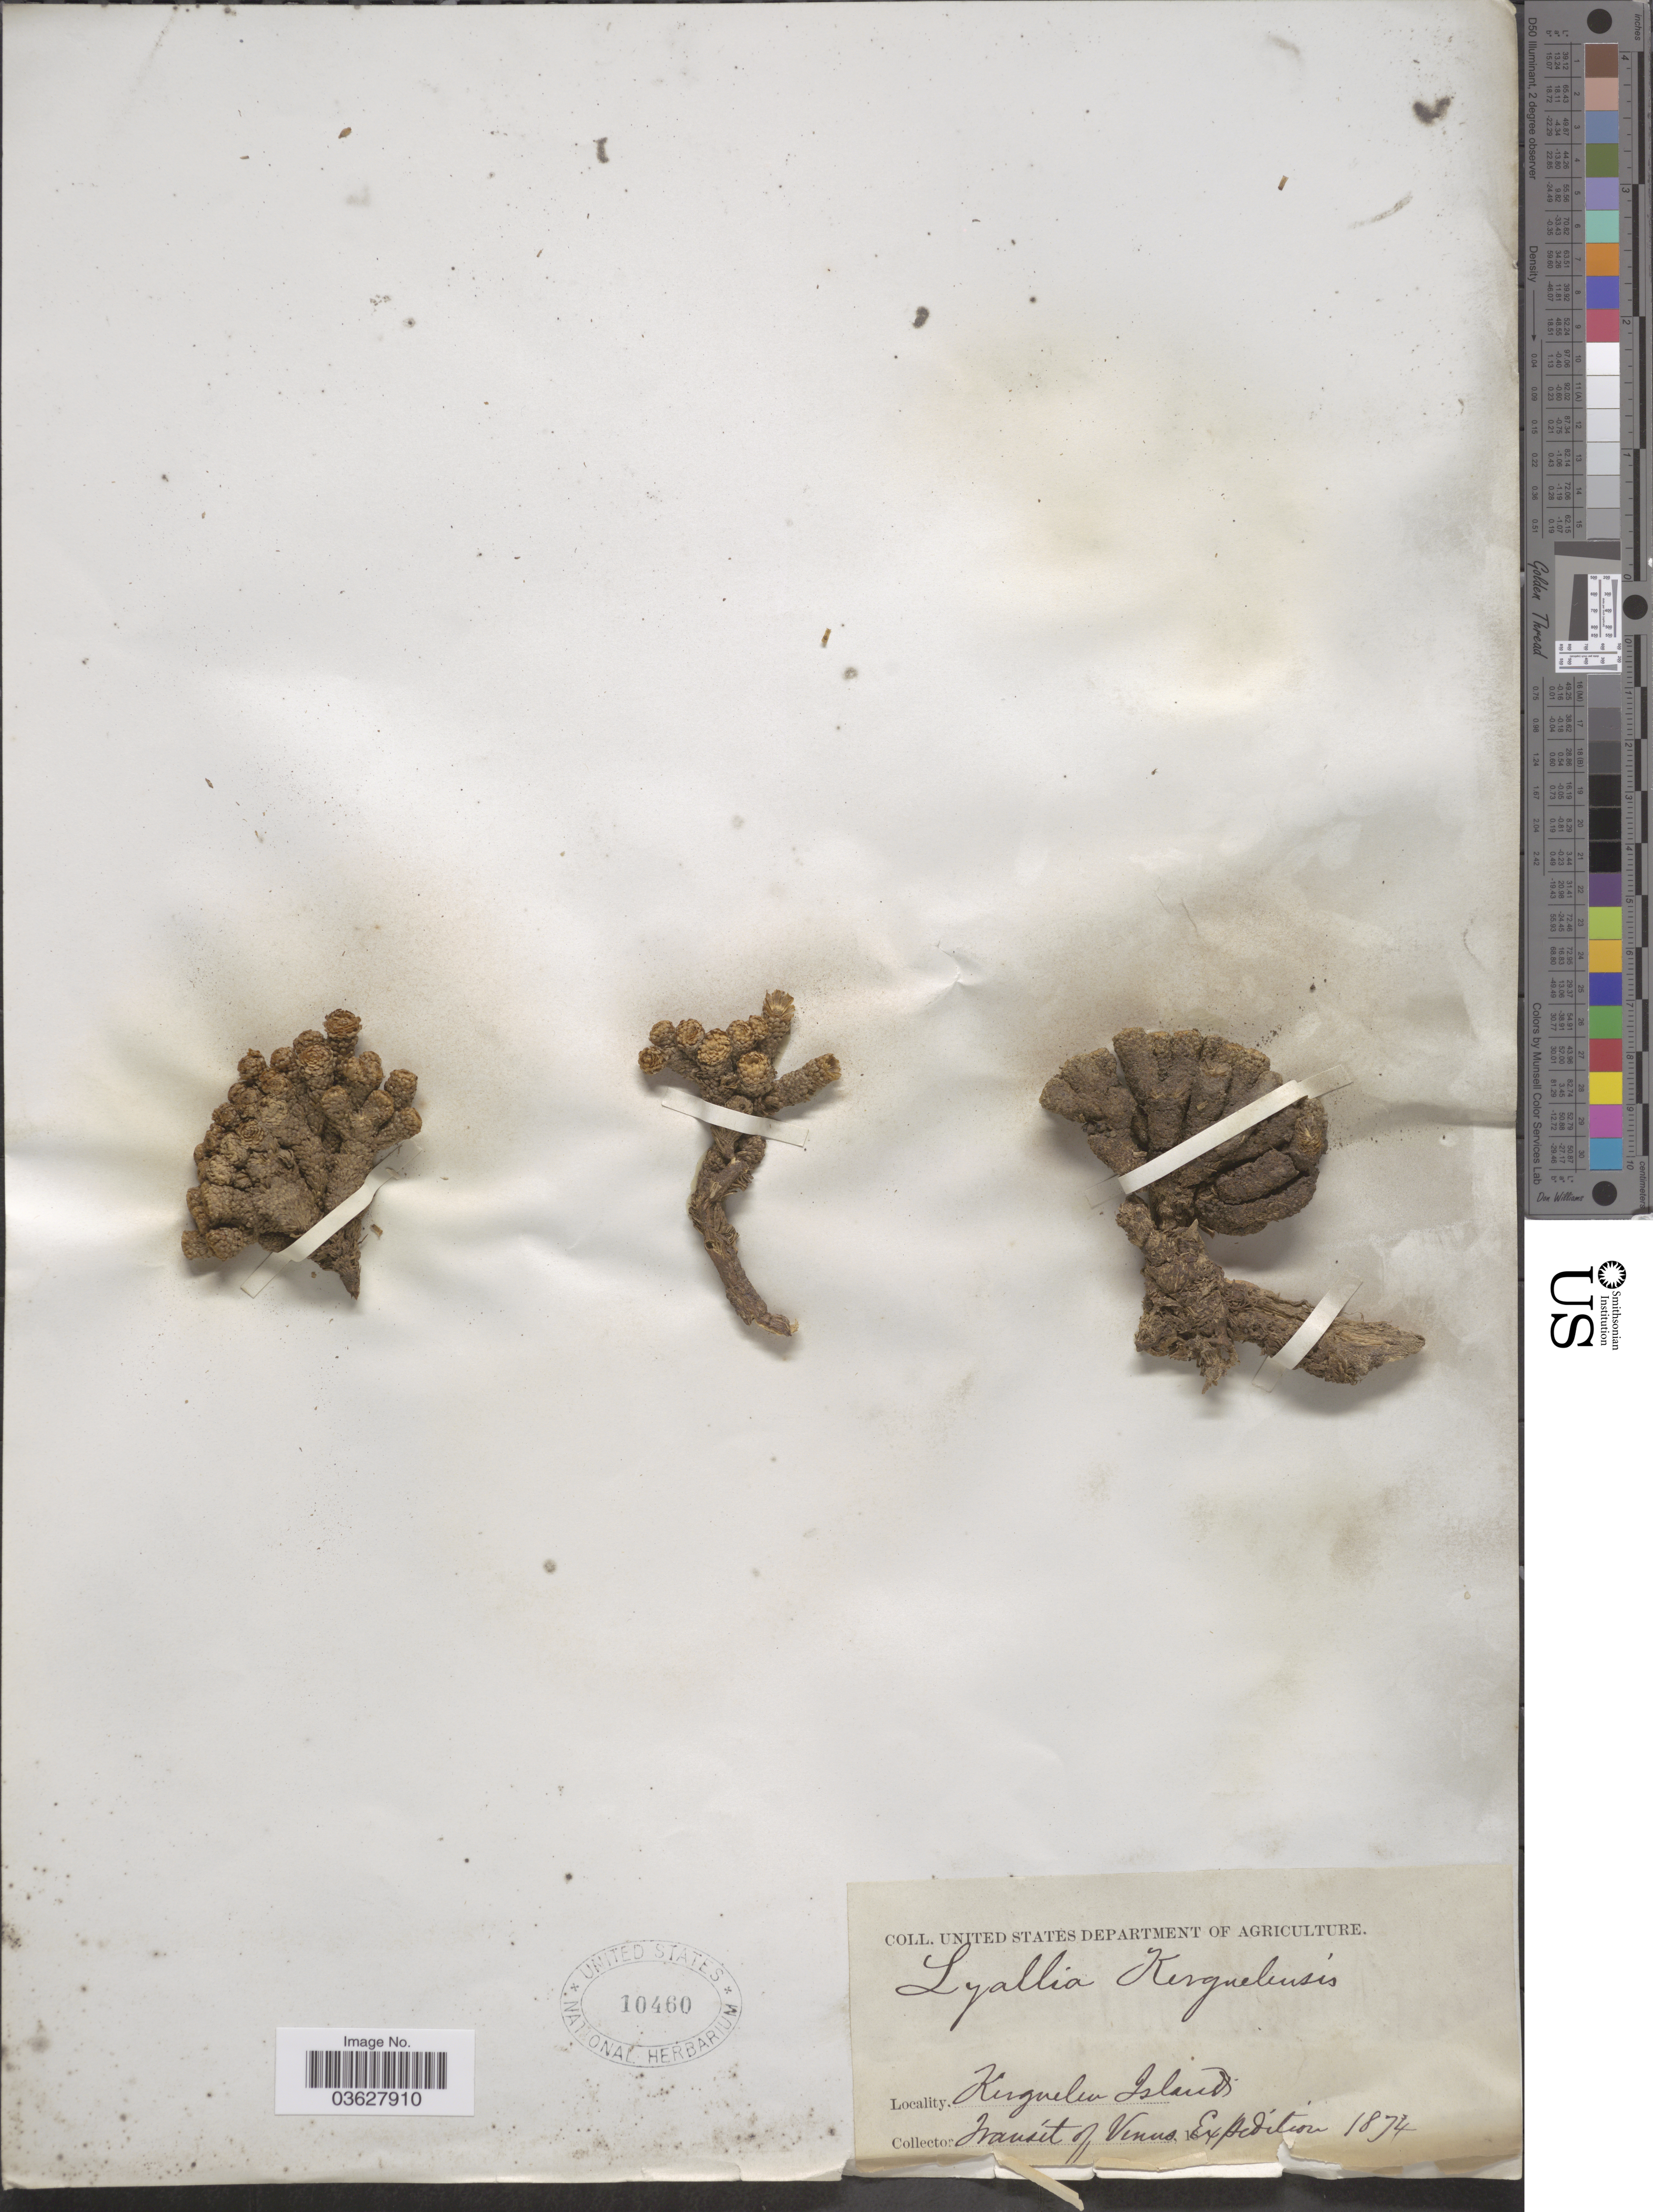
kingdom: Plantae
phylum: Tracheophyta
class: Magnoliopsida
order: Caryophyllales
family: Montiaceae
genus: Lyallia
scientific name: Lyallia sp.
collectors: Transit of Venus Expdt.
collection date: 1874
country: French Southern Territories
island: Kerguelen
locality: Kerguelen Islands.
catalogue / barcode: US 10460